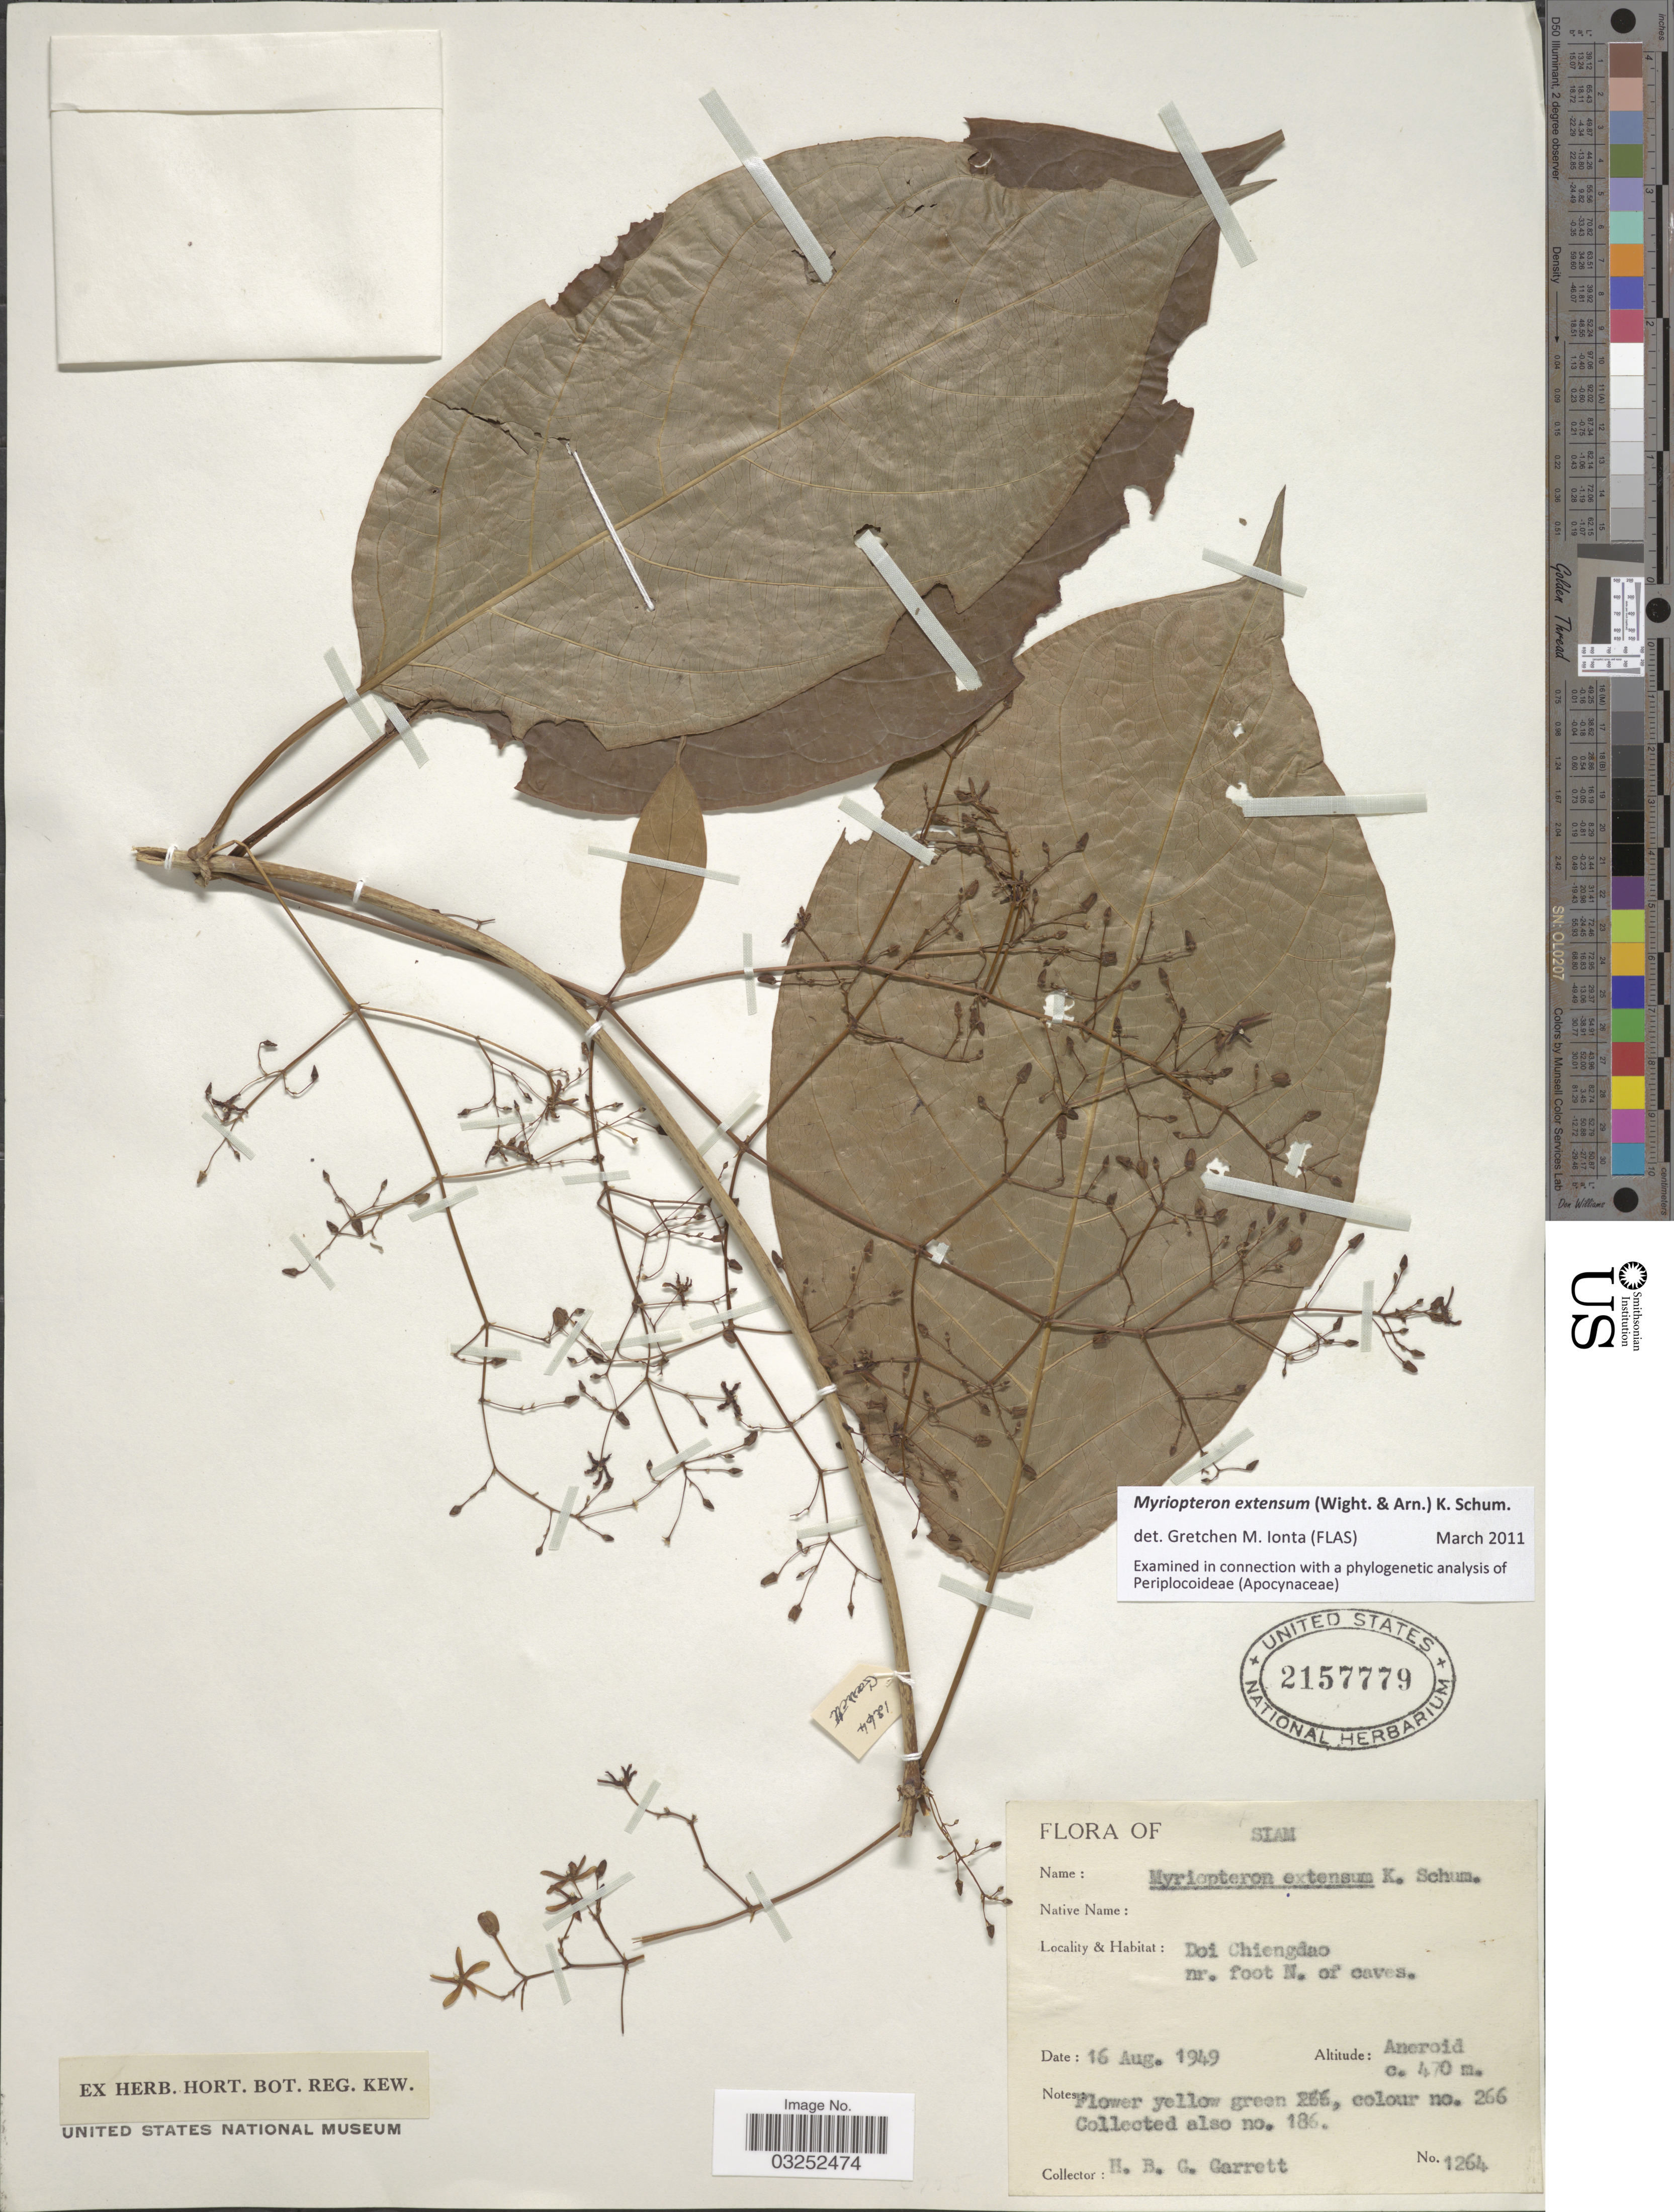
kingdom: Plantae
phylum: Tracheophyta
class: Magnoliopsida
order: Gentianales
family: Apocynaceae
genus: Myriopteron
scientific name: Myriopteron extensum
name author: (C. Wright) K. Schum.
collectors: H. Garrett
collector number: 1264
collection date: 1949-08-16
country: Thailand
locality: Siam. Doi Chiengdao nr. foot N. of caves.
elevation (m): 470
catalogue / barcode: US 2157779